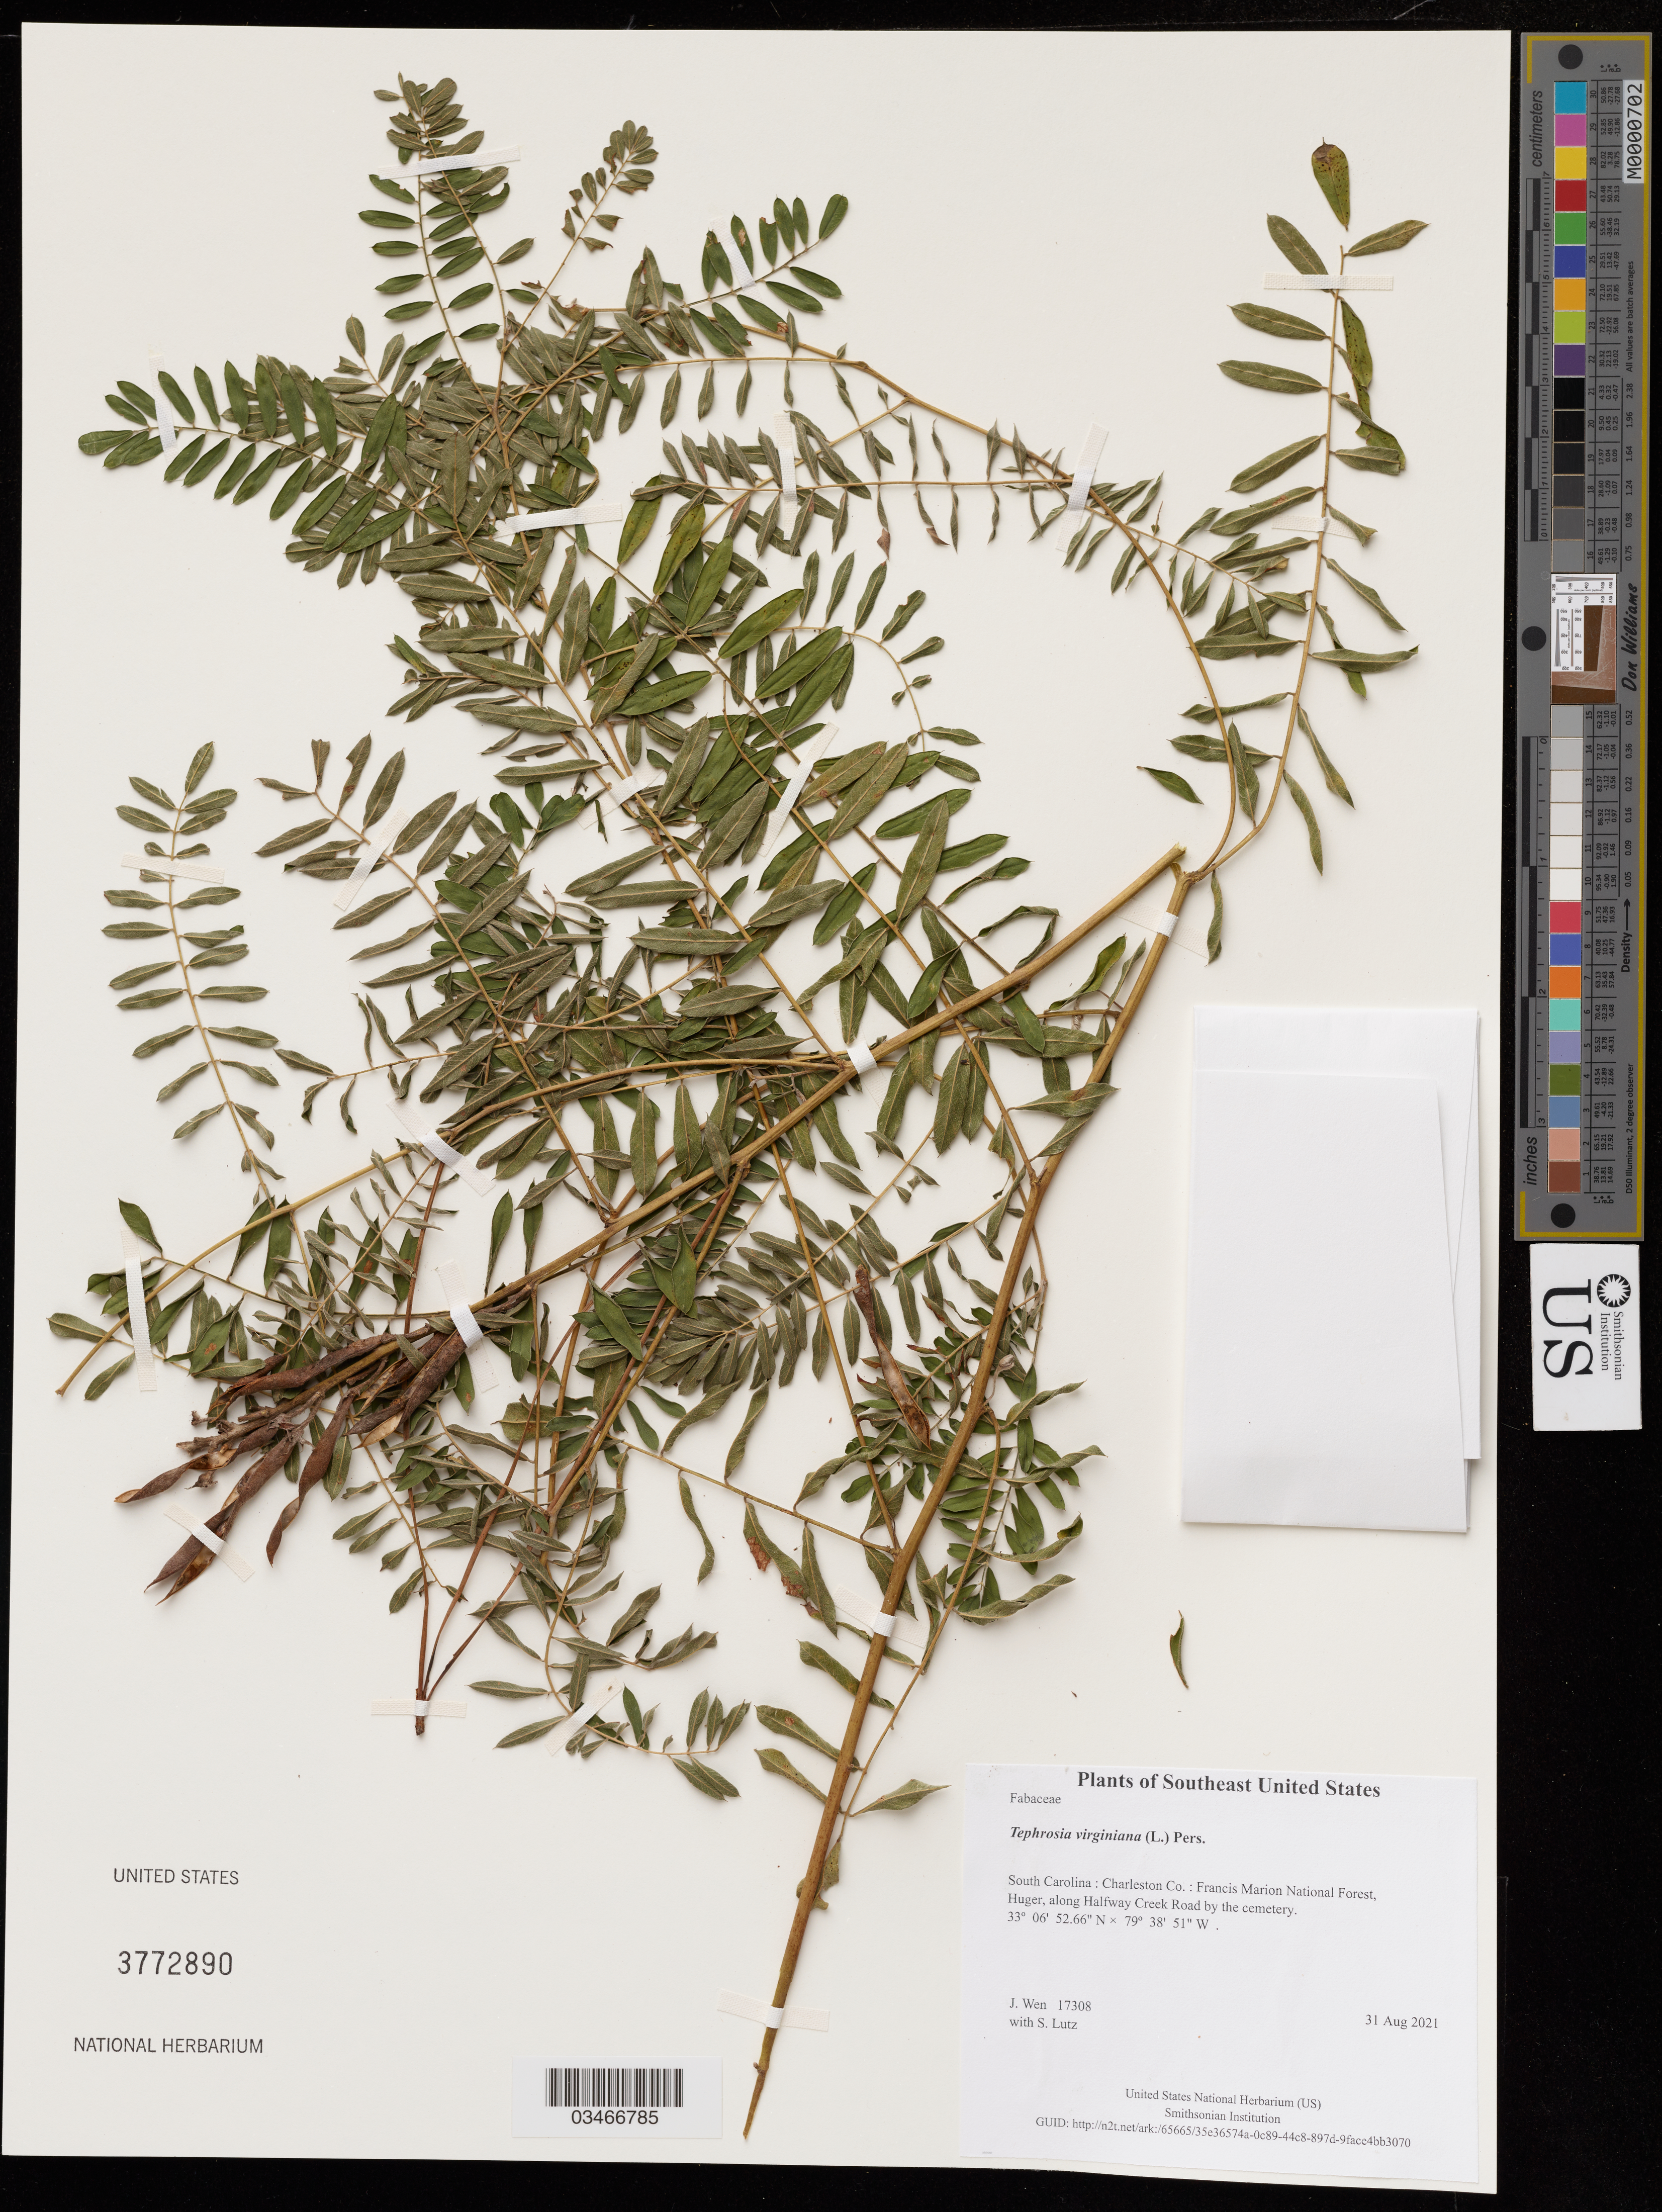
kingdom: Plantae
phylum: Tracheophyta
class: Magnoliopsida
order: Fabales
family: Fabaceae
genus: Tephrosia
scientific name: Tephrosia virginiana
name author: (L.) Pers.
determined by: Wen, Jun, (BOT), Smithsonian Institution - National Museum of Natural History (UNITED STATES)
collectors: J. Wen & S. Lutz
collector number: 17308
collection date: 2021-08-31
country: United States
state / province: South Carolina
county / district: Charleston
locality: Francis Marion National Forest, Huger, along Halfway Creek Road by the cemetery.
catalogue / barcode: US 3772890